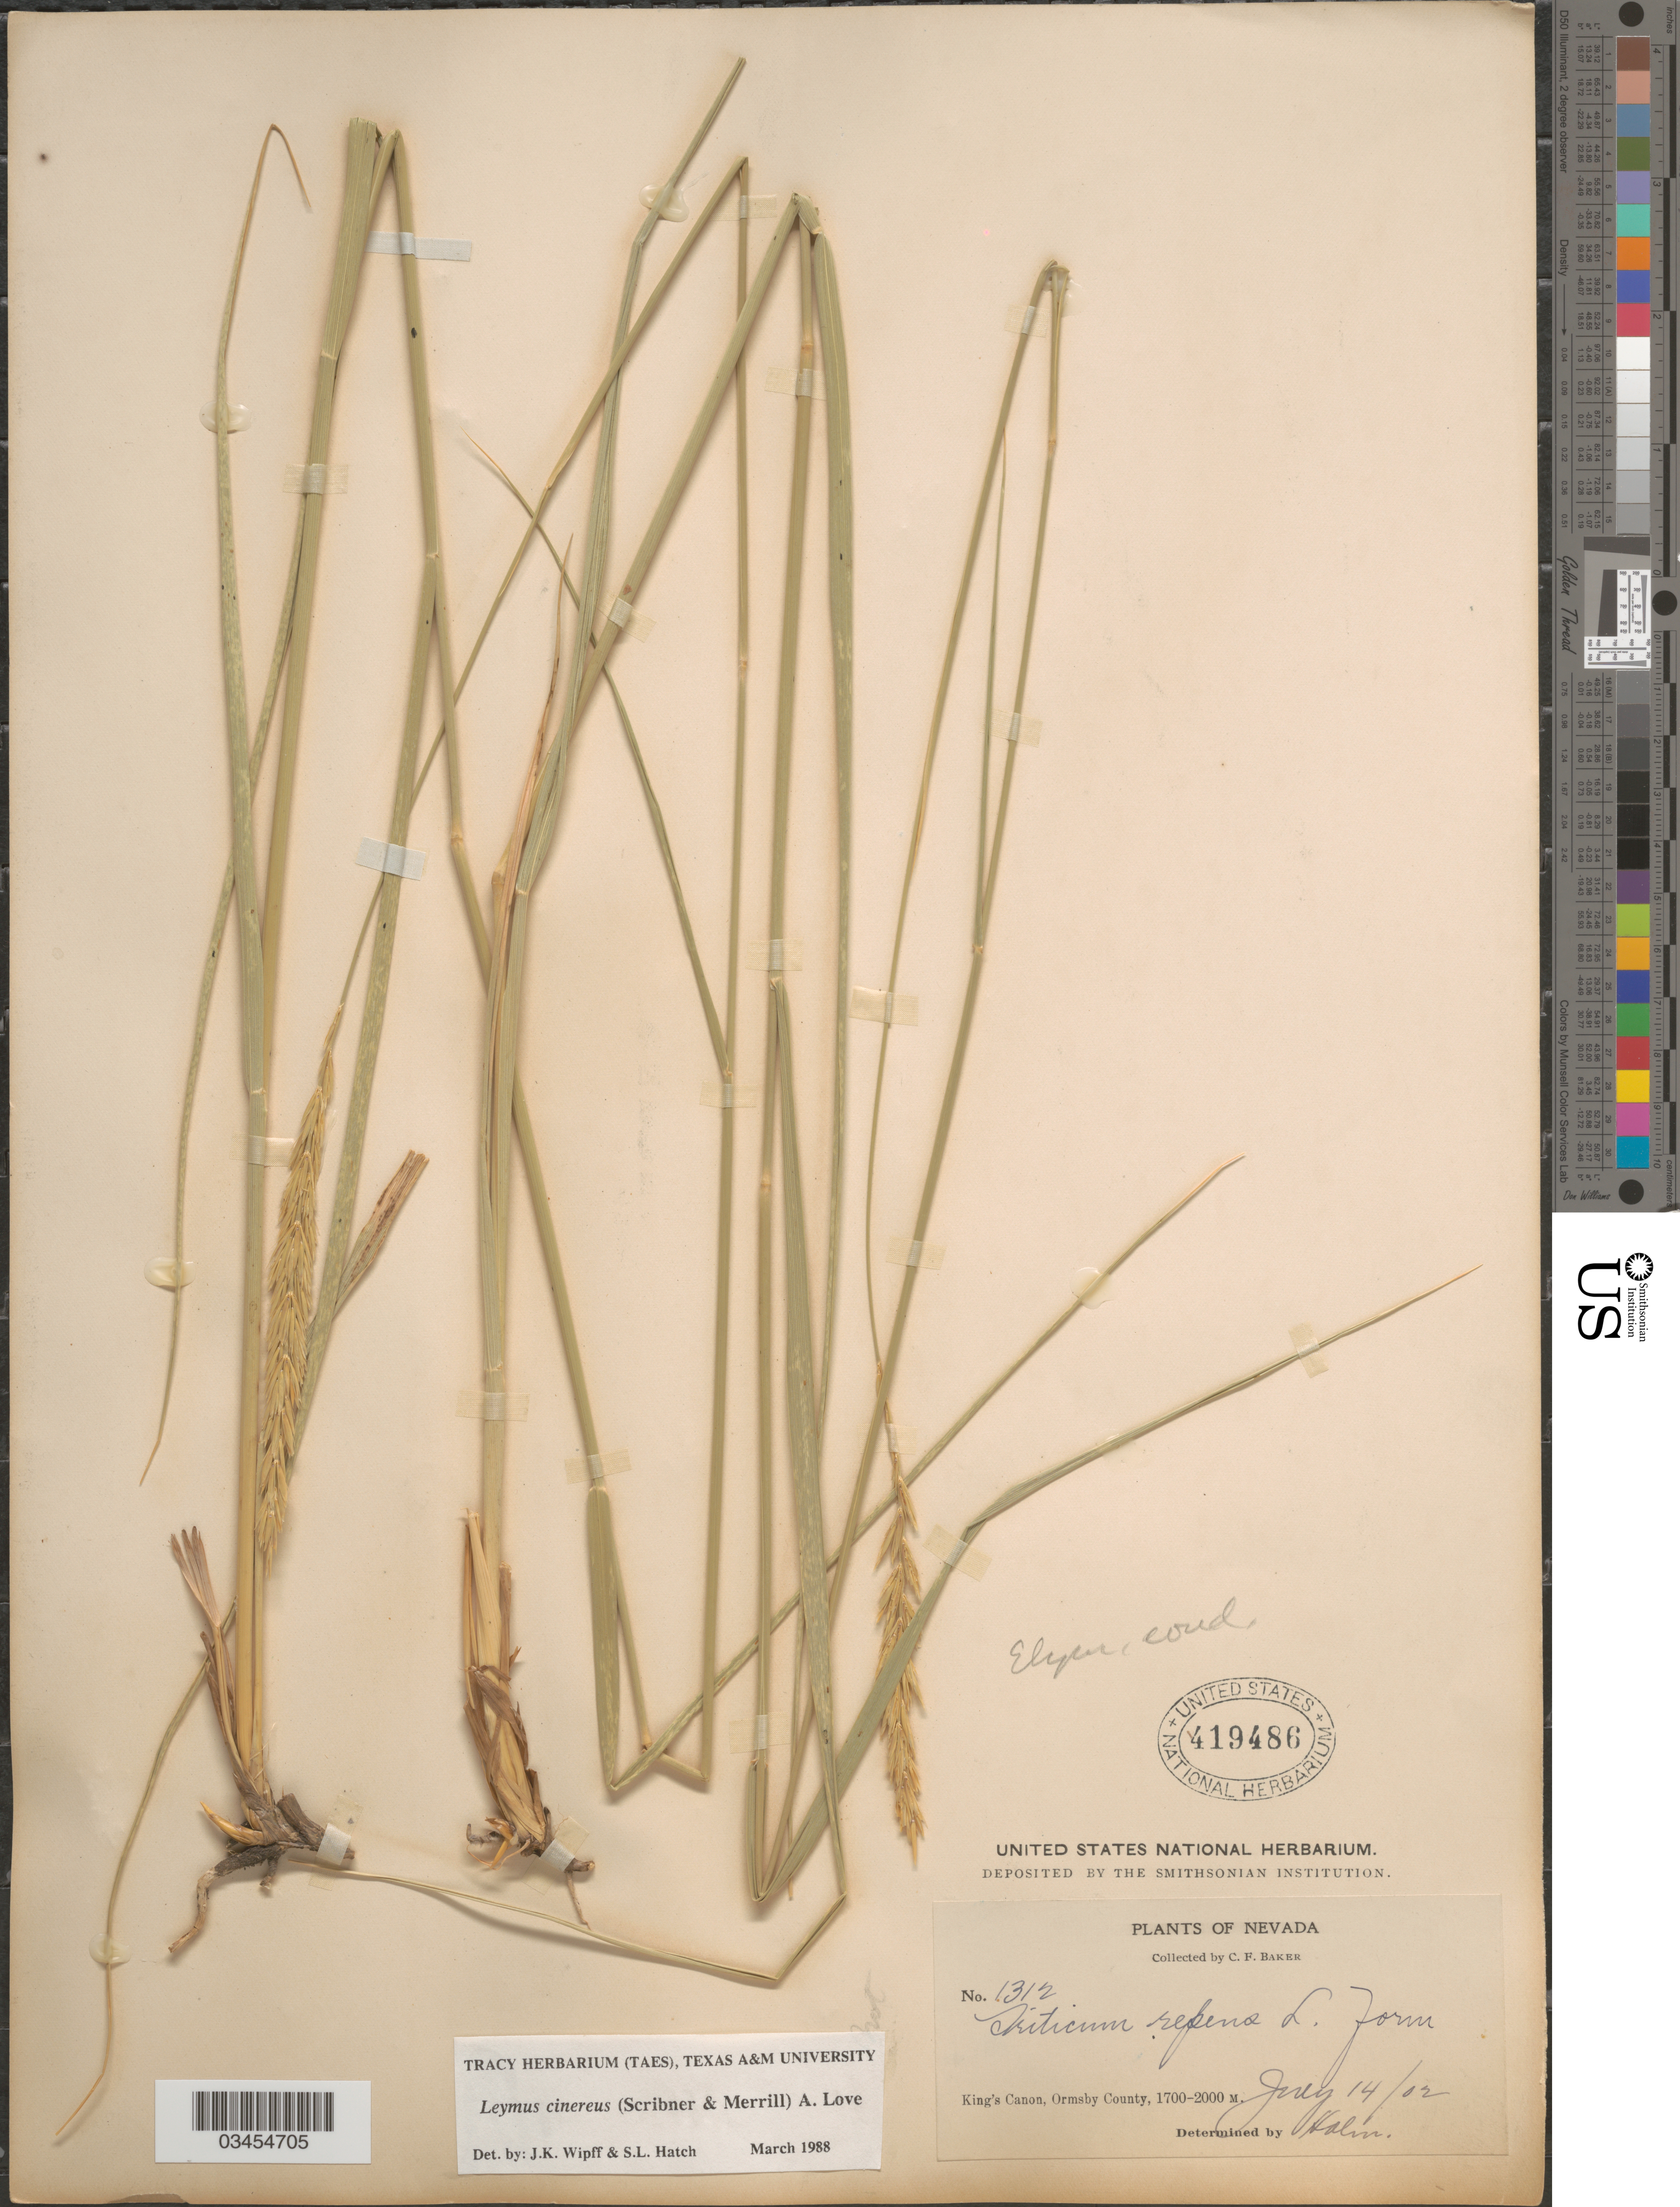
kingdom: Plantae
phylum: Tracheophyta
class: Liliopsida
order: Poales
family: Poaceae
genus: Leymus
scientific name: Leymus cinereus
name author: (Scribn. & Merr.) Á. Löve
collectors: C. F. Baker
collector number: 1312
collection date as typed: Transcribed d/m/y: 14/7/2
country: United States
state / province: Nevada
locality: King's Canon, Ormsby County.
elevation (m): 1700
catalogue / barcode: US 419486